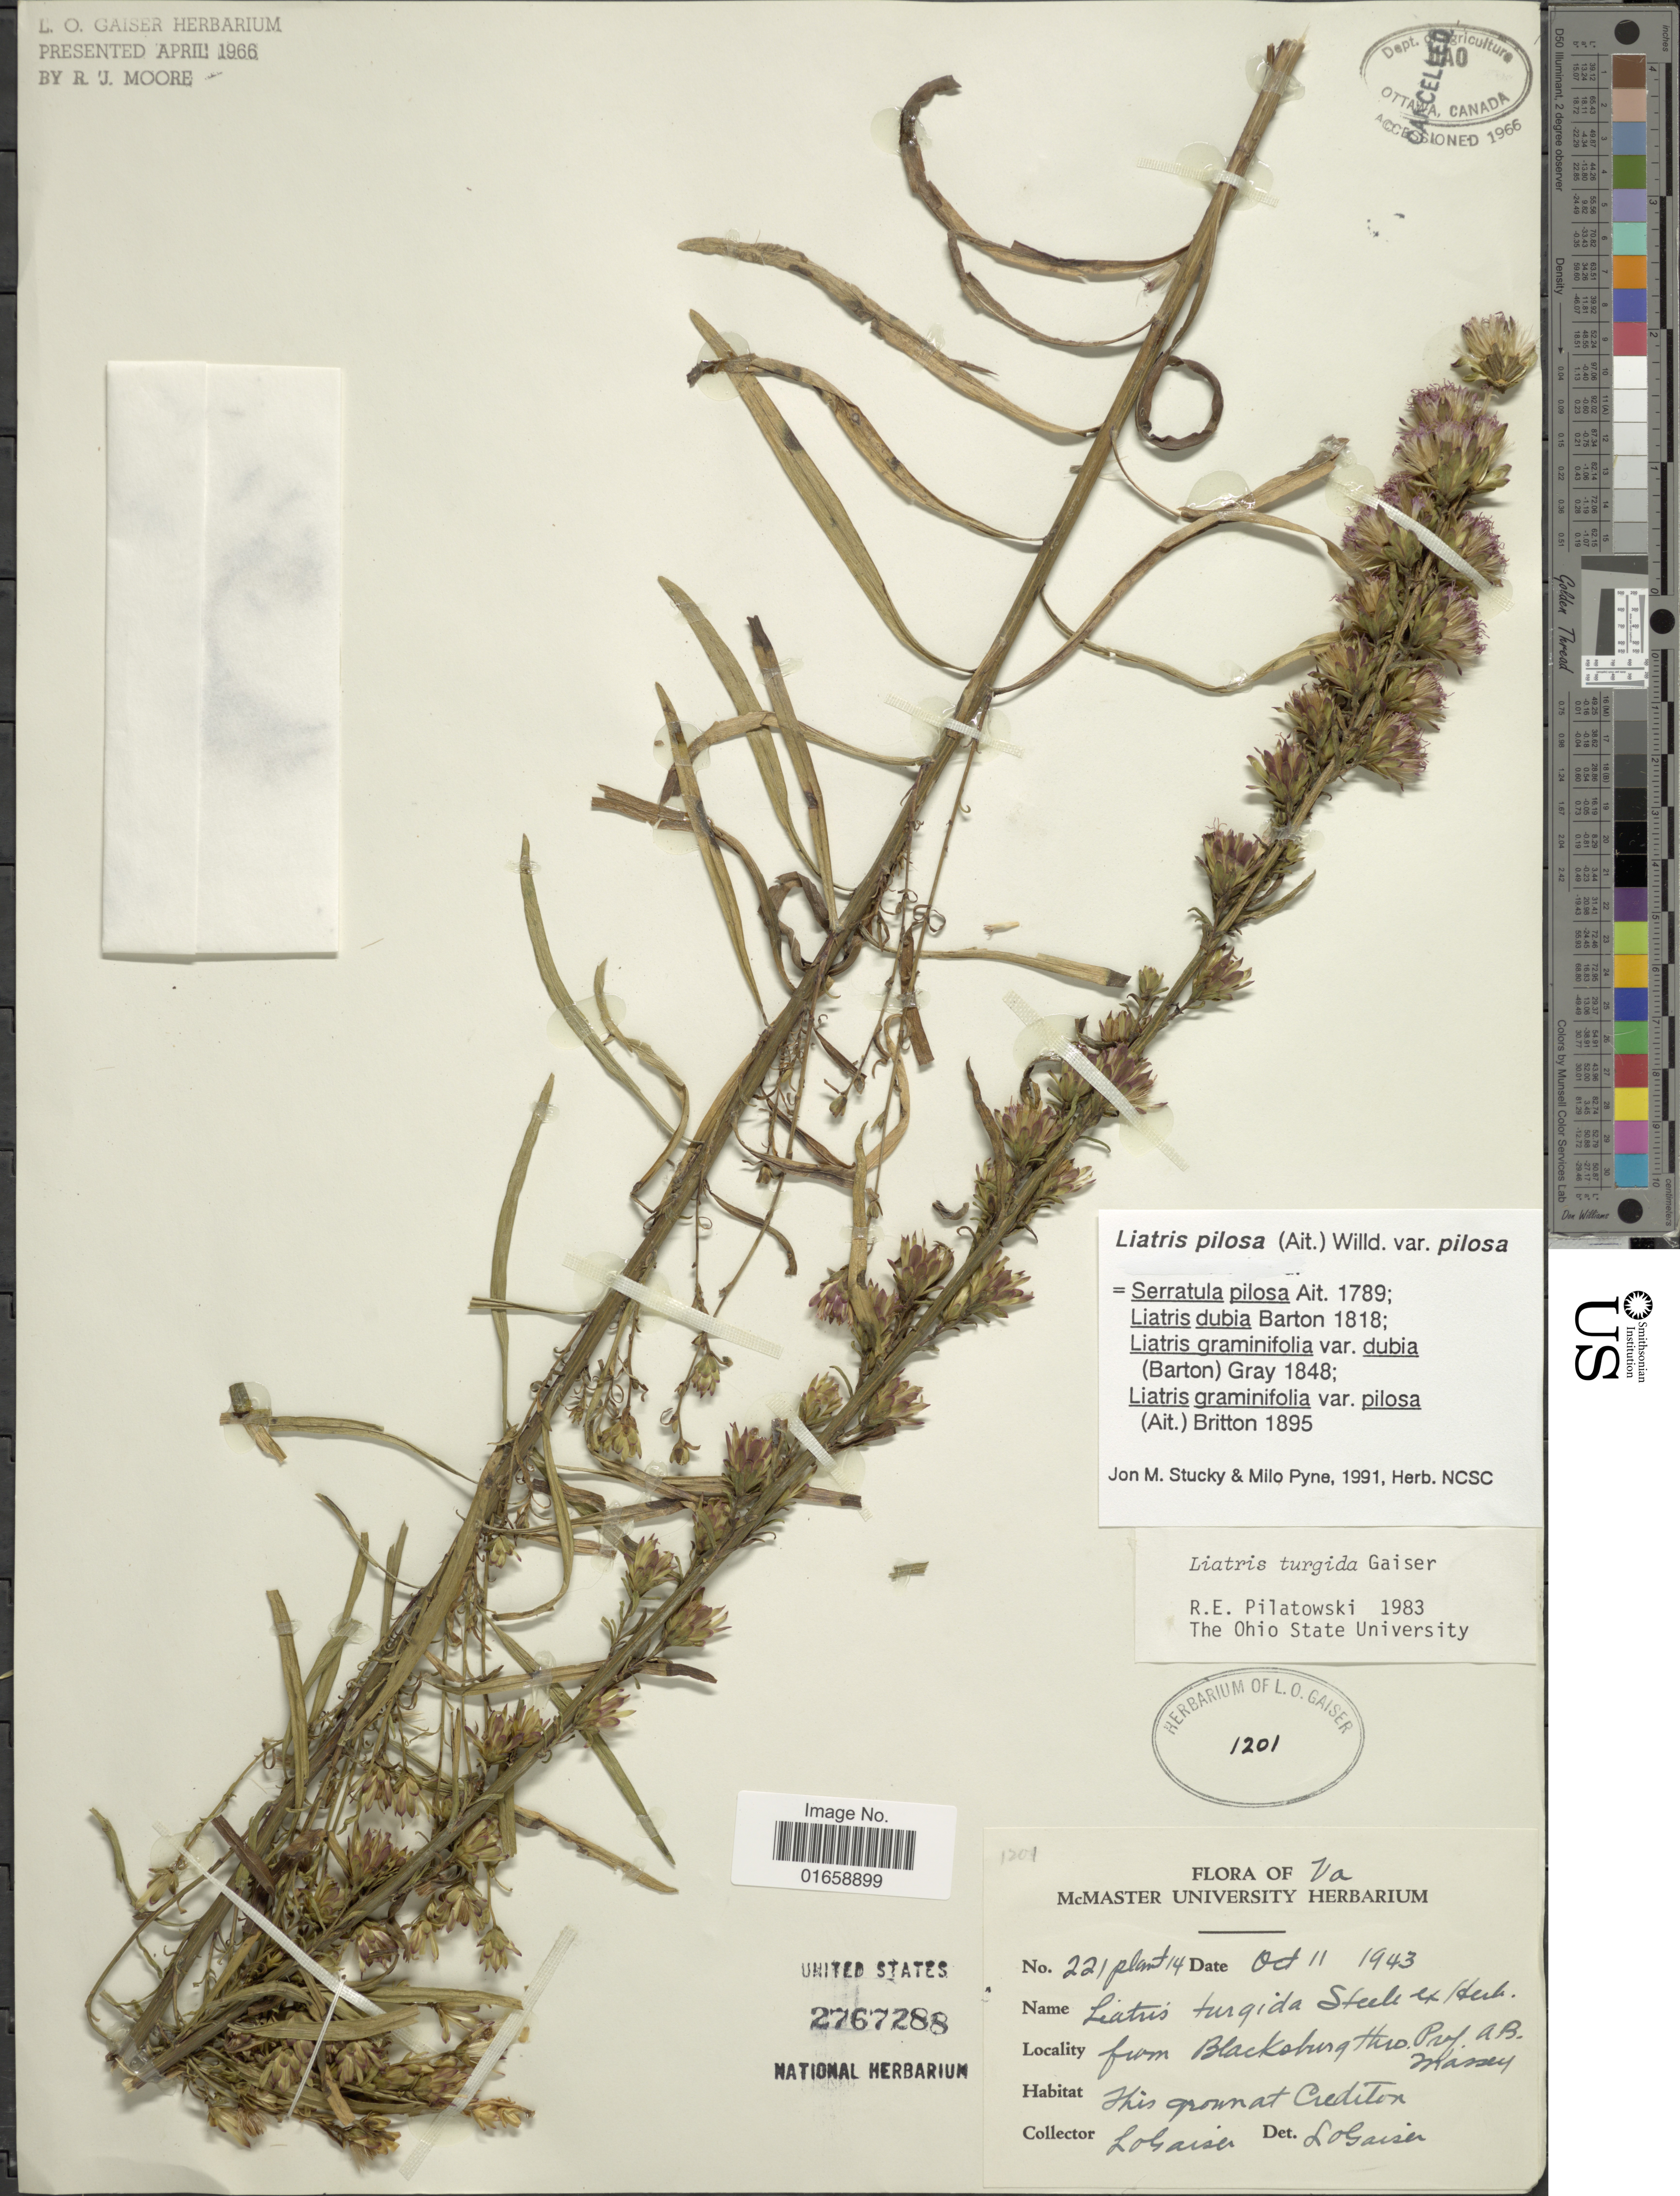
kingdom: Plantae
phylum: Tracheophyta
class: Magnoliopsida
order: Asterales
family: Asteraceae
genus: Liatris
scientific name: Liatris pilosa var. pilosa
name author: (Aiton) Willd.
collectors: L. Gaiser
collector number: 221 plant 14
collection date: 1943-10-11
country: United States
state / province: Virginia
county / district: Montgomery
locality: Va., from Blacksburg thru Prof A.B. Massey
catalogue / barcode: US 2767288